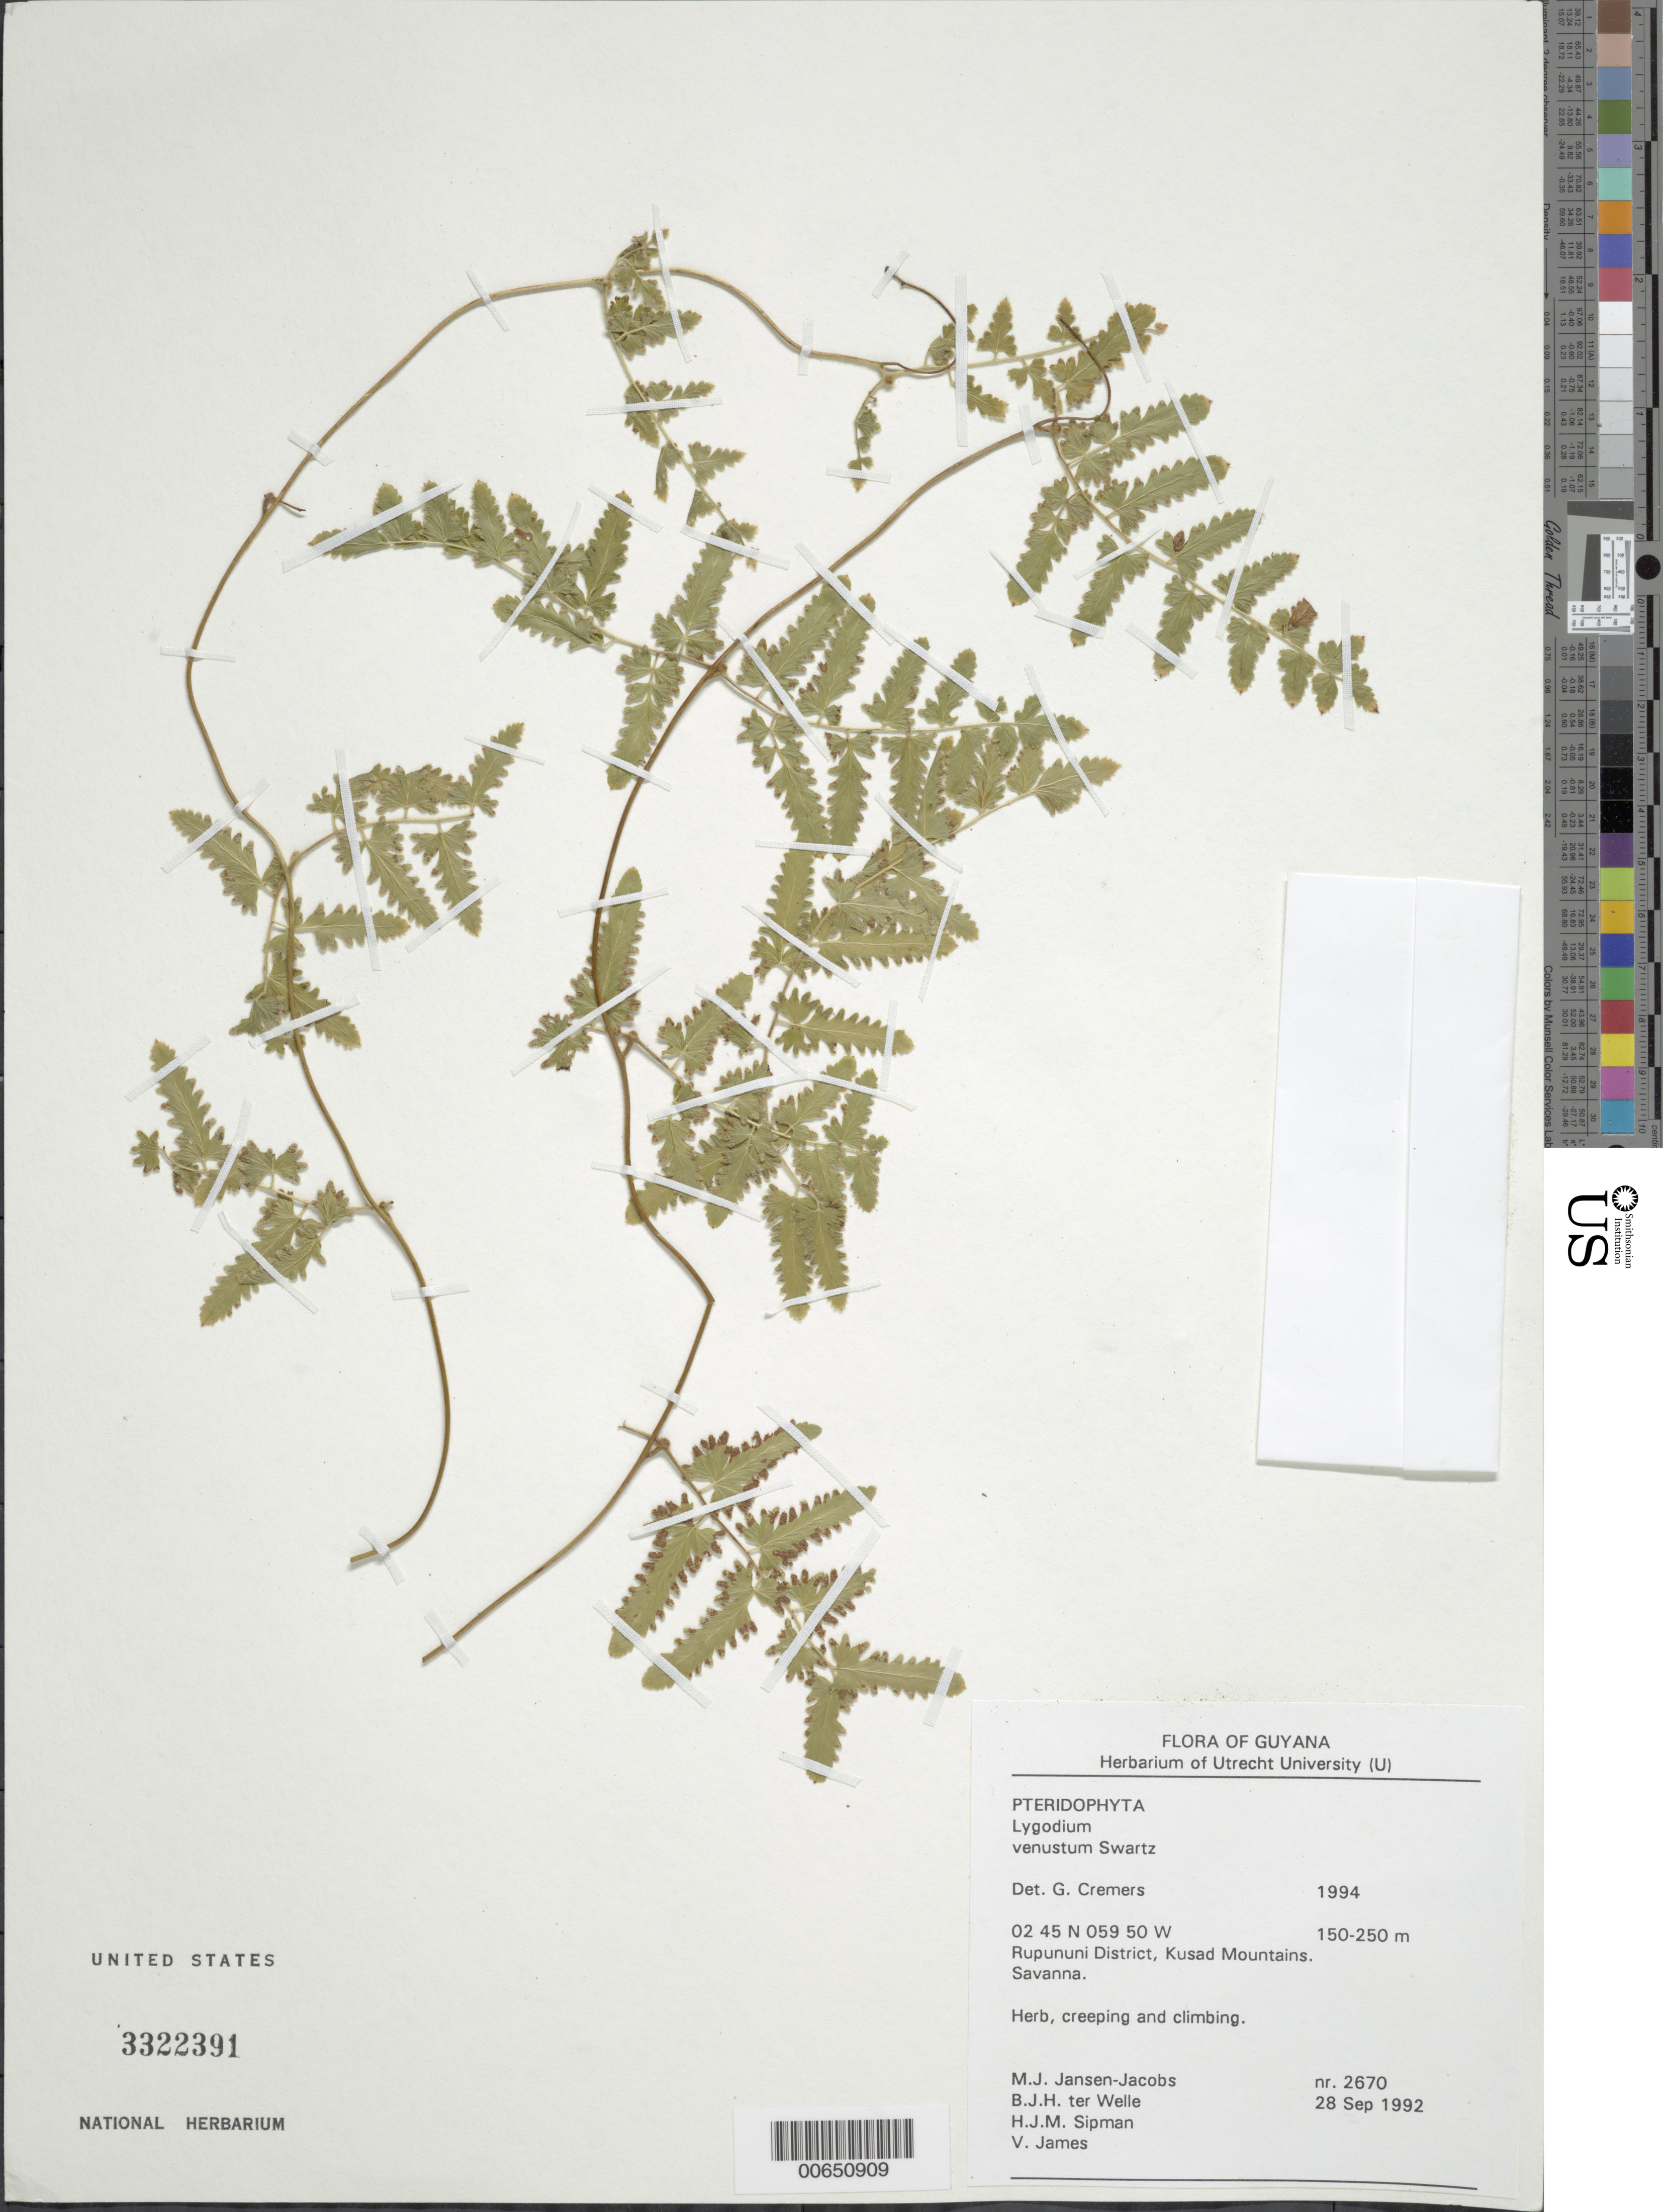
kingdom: Plantae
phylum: Tracheophyta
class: Polypodiopsida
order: Schizaeales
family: Lygodiaceae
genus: Lygodium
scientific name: Lygodium venustum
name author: Sw.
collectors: M. J. Jansen-Jacobs, B. Welle, H. J. M. Sipman & V. James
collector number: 2670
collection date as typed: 28-Sep-92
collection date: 1992-09-28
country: Guyana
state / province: U. Takutu-U. Essequibo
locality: Kusad Mountains, Rupununi District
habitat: Savanna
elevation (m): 150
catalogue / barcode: US 3322391